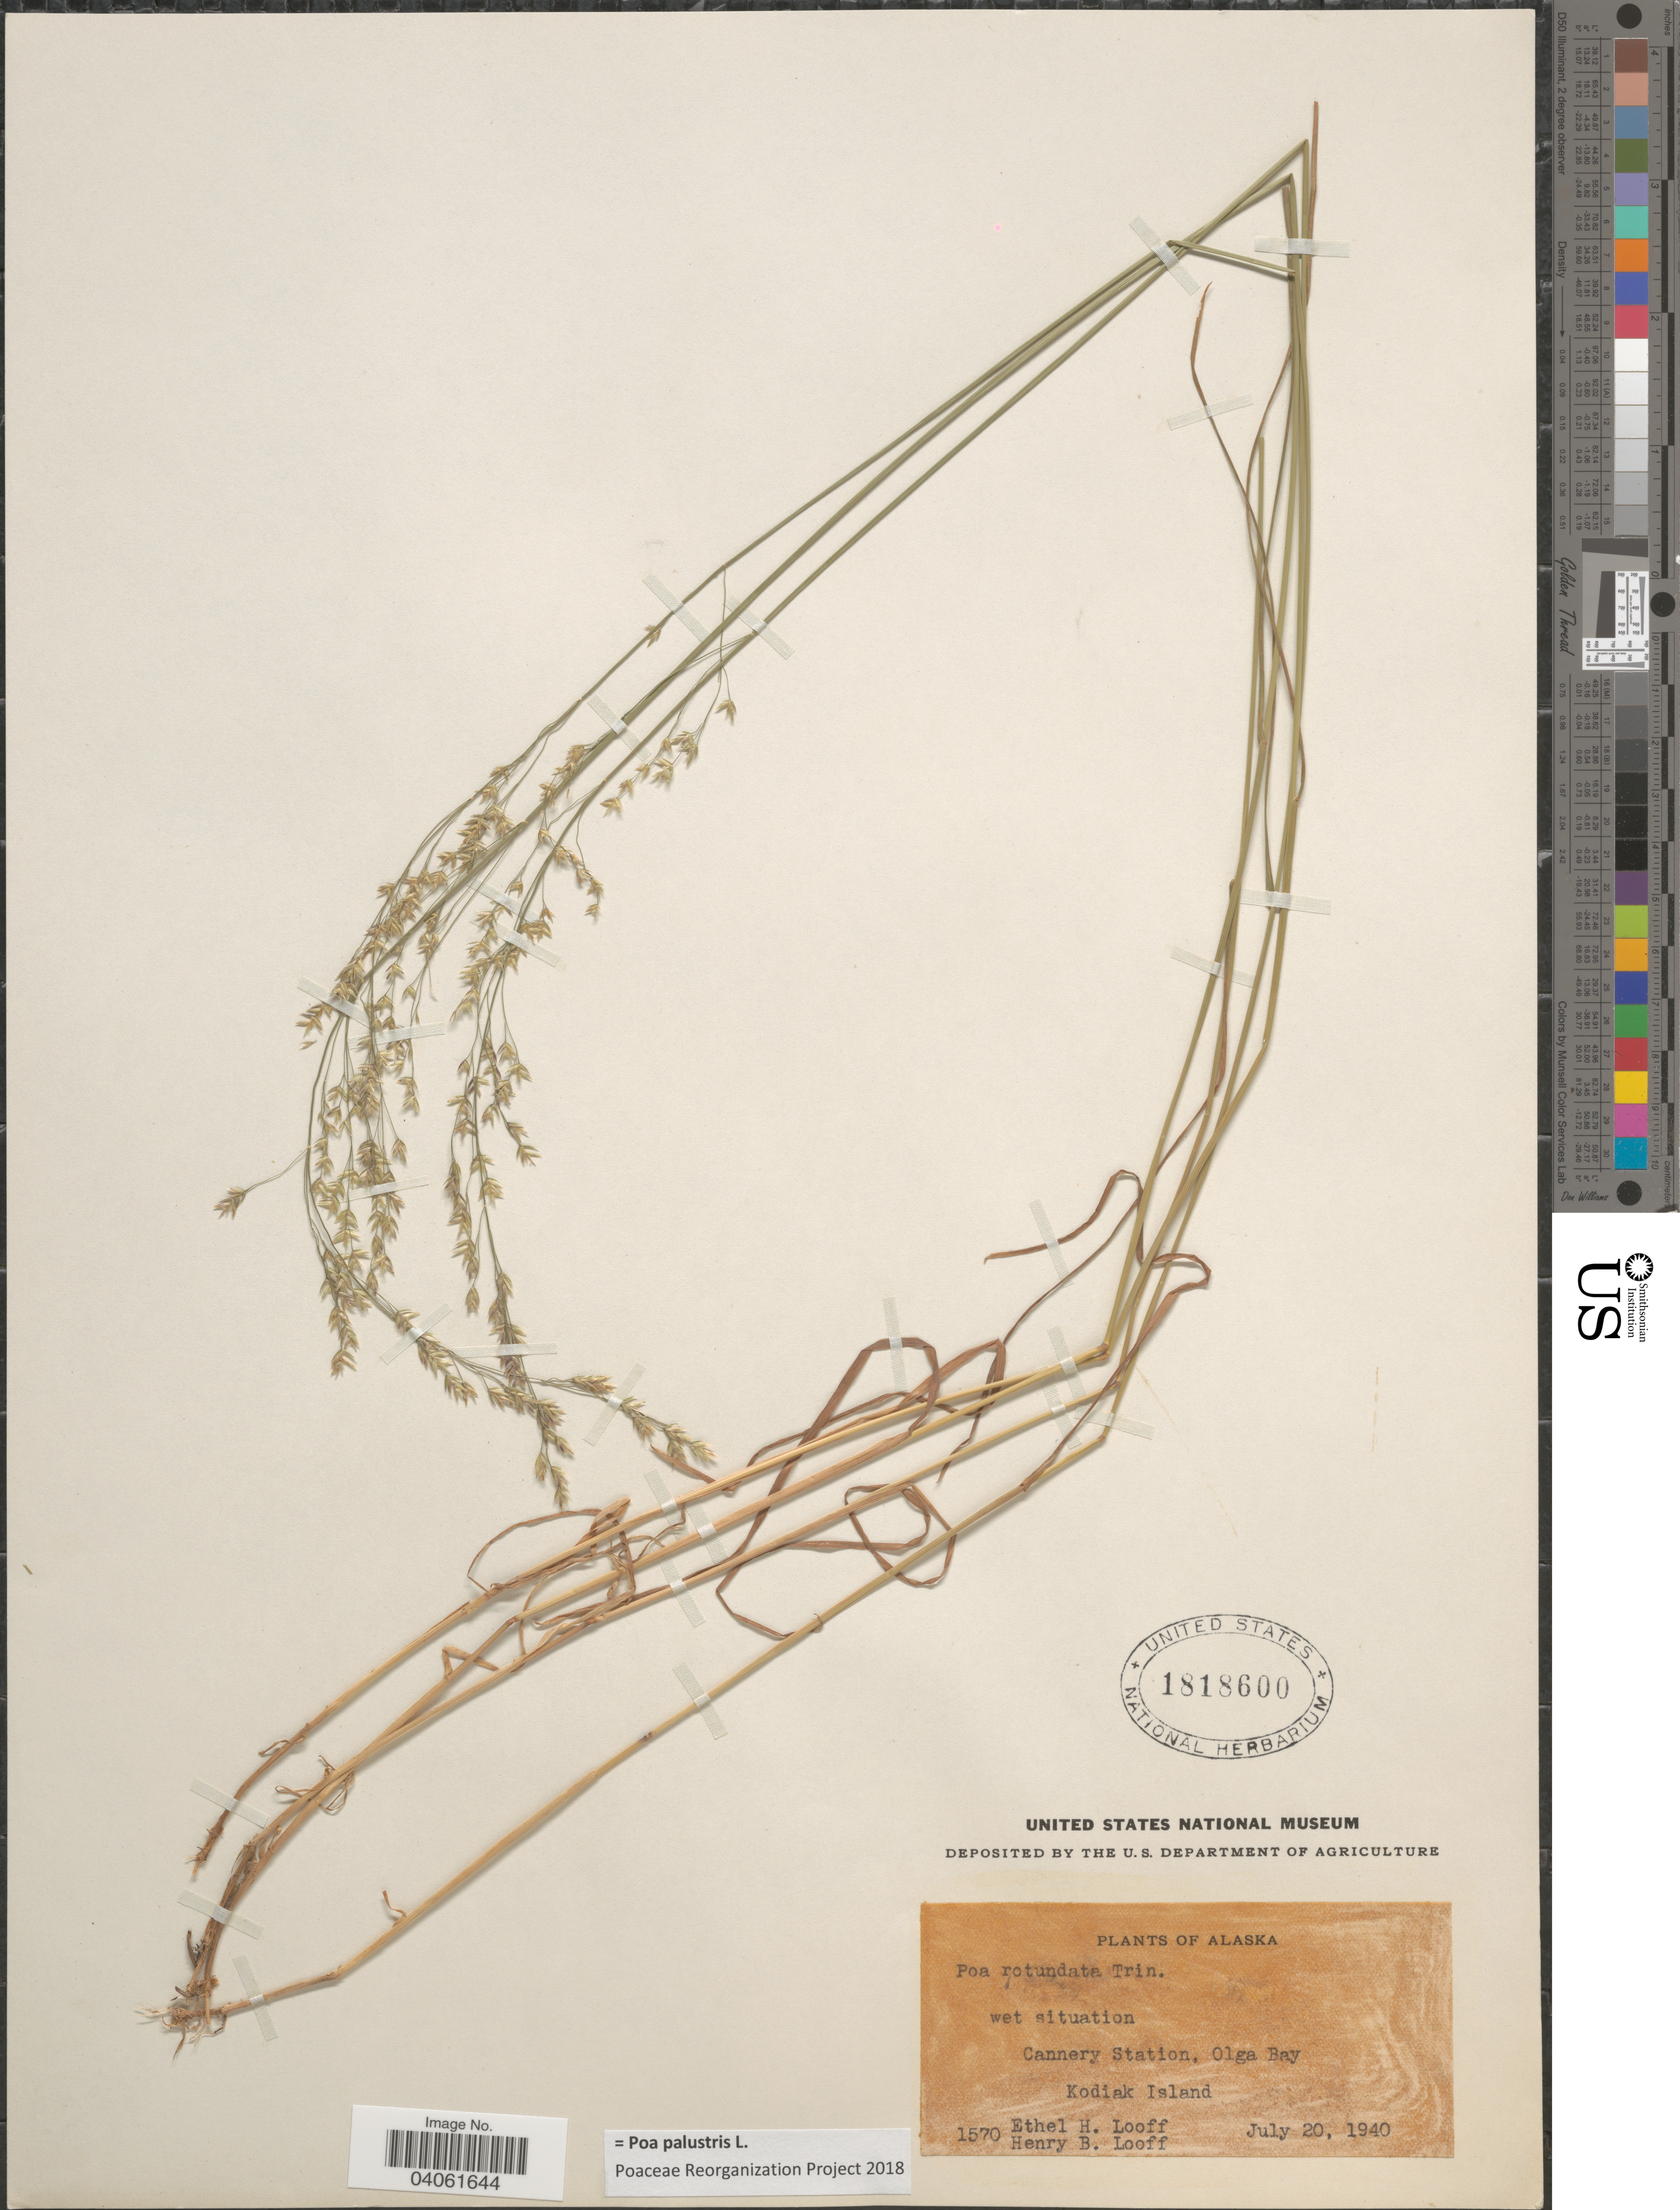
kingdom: Plantae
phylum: Tracheophyta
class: Liliopsida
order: Poales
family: Poaceae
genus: Poa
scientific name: Poa palustris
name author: L.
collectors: E. Looff & H. Looff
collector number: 1570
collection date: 1940-07-20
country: United States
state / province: Alaska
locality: Cannery Station, Olga Bay. Kodiak Island.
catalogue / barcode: US 1818600